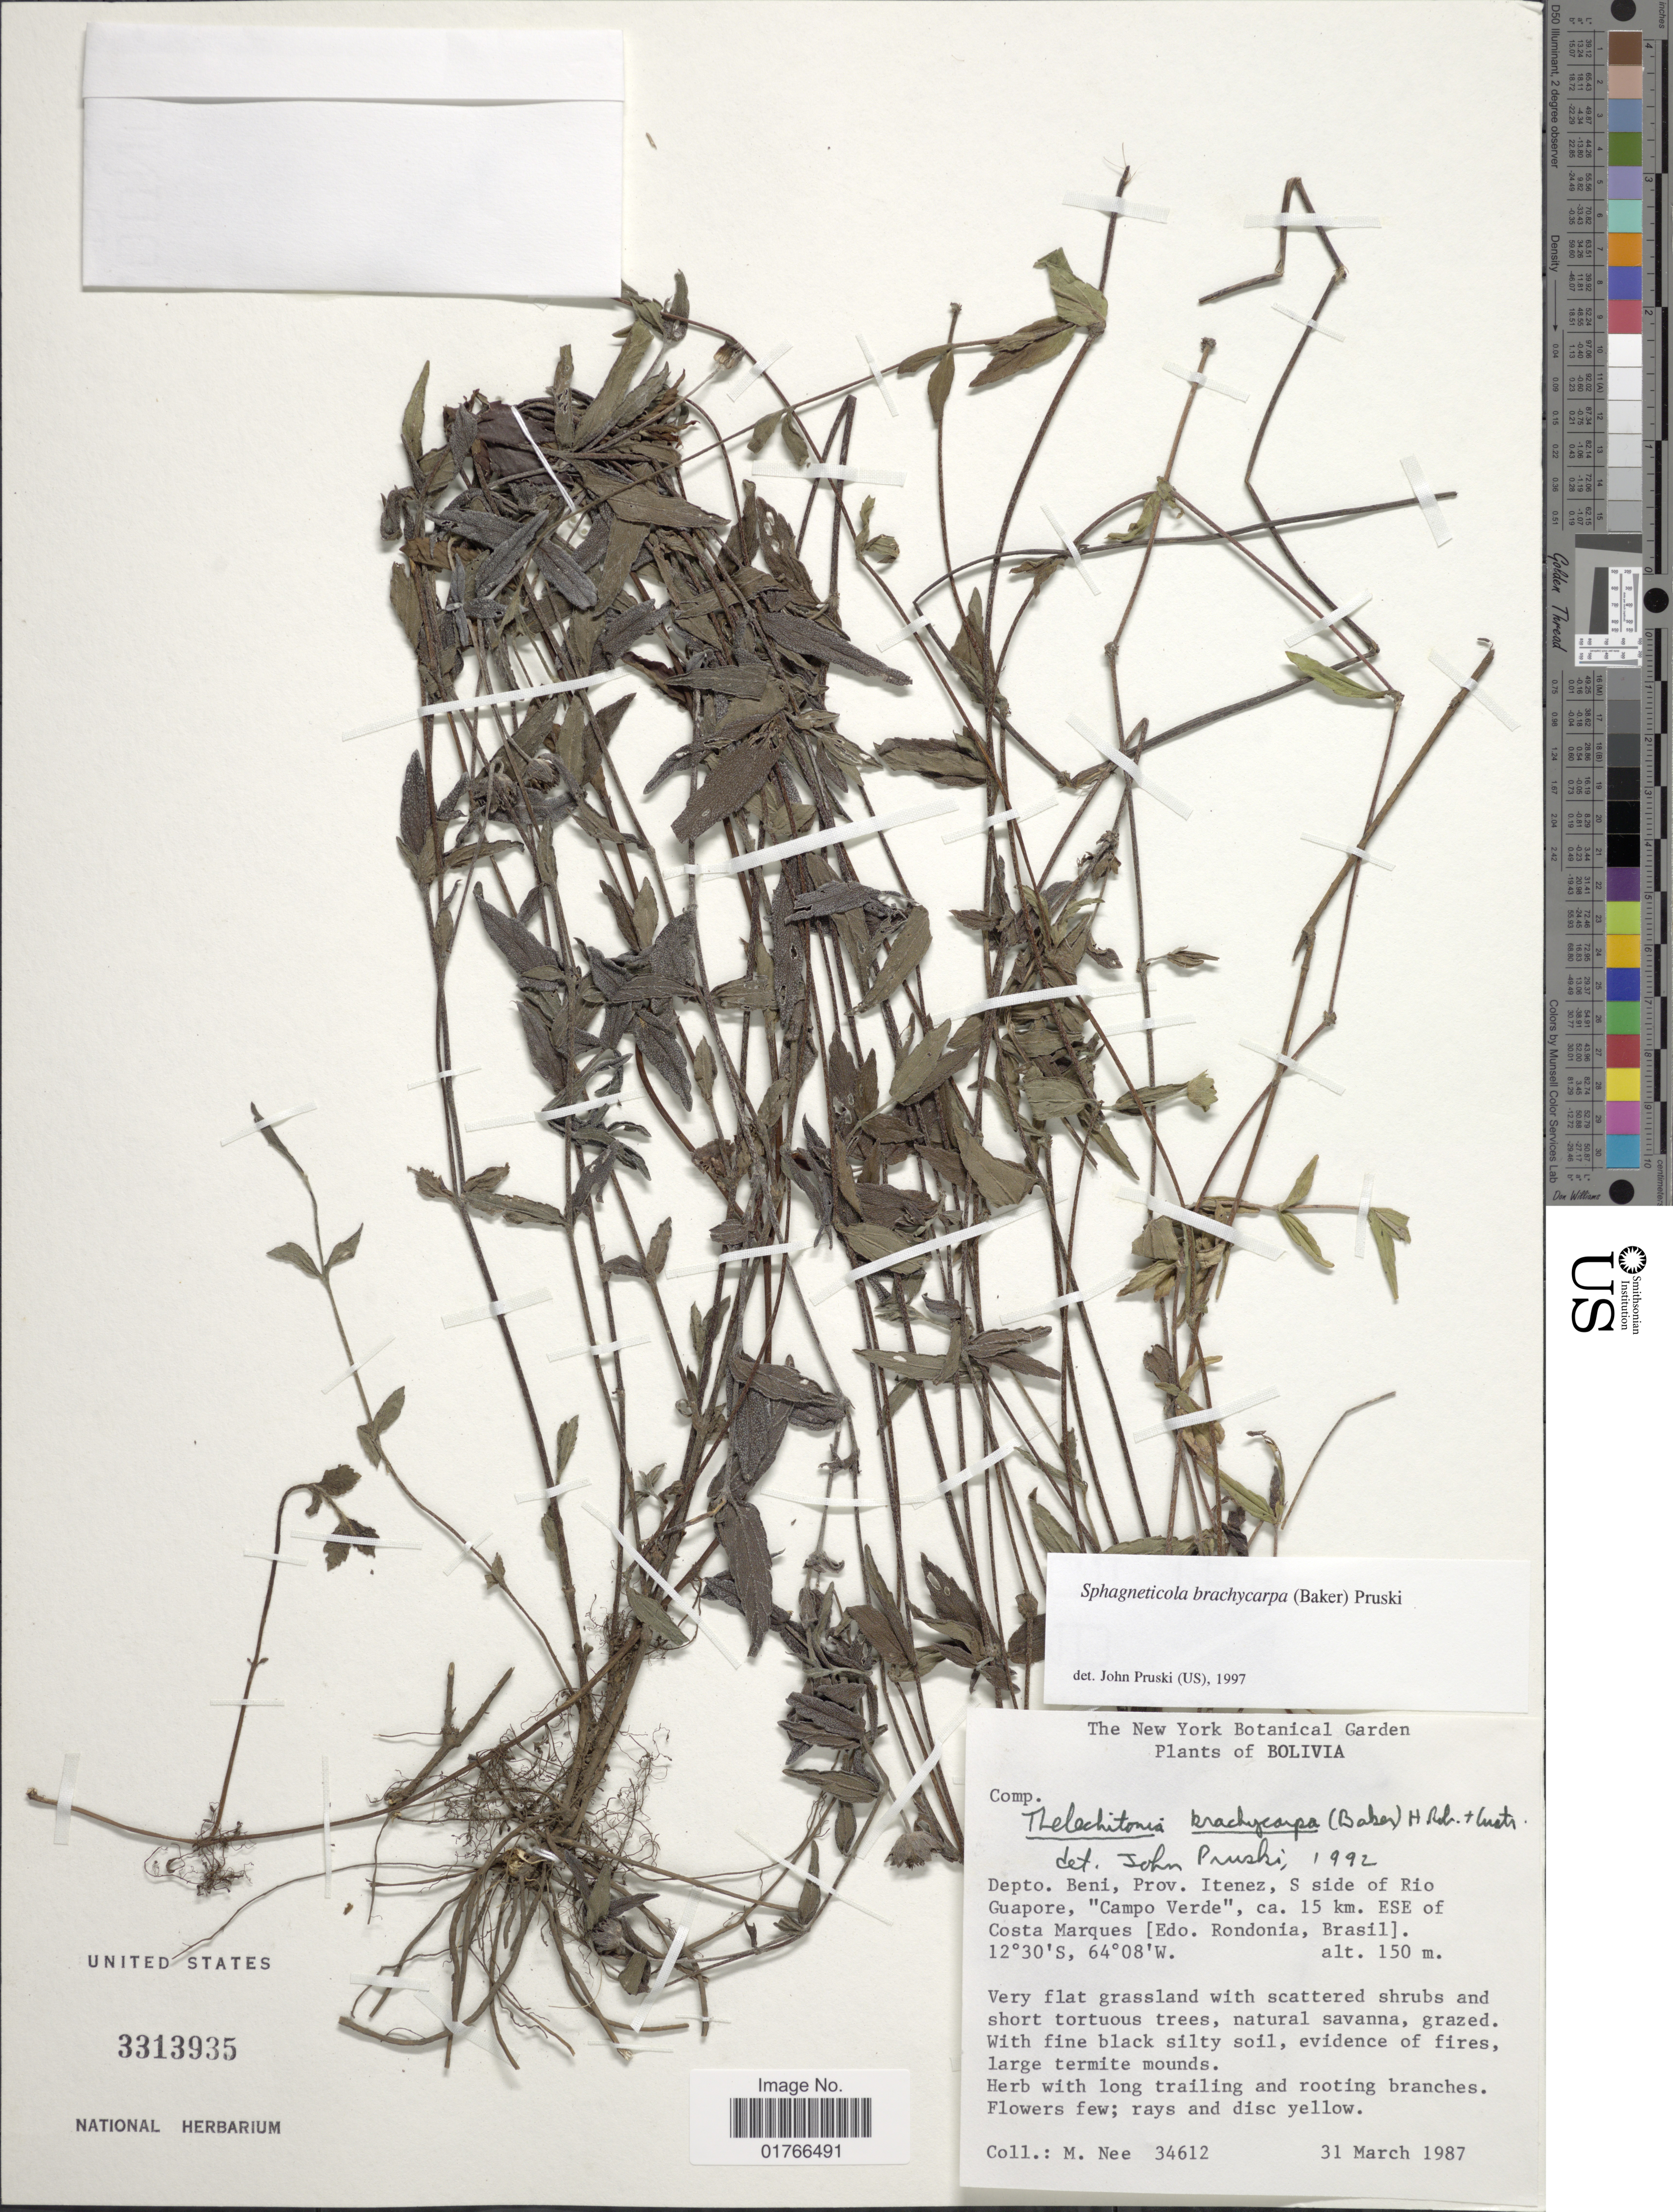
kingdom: Plantae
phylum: Tracheophyta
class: Magnoliopsida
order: Asterales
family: Asteraceae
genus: Sphagneticola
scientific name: Sphagneticola brachycarpa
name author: (Baker) Pruski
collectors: M. Nee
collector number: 34612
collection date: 1987-03-31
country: Bolivia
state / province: Beni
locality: Prov. Itenez, S side of Rio Guapore, Campo Verde, ca 15 km ESE of Costa Marques (Edo. Rondonia, Brasil)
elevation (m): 150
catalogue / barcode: US 3313935